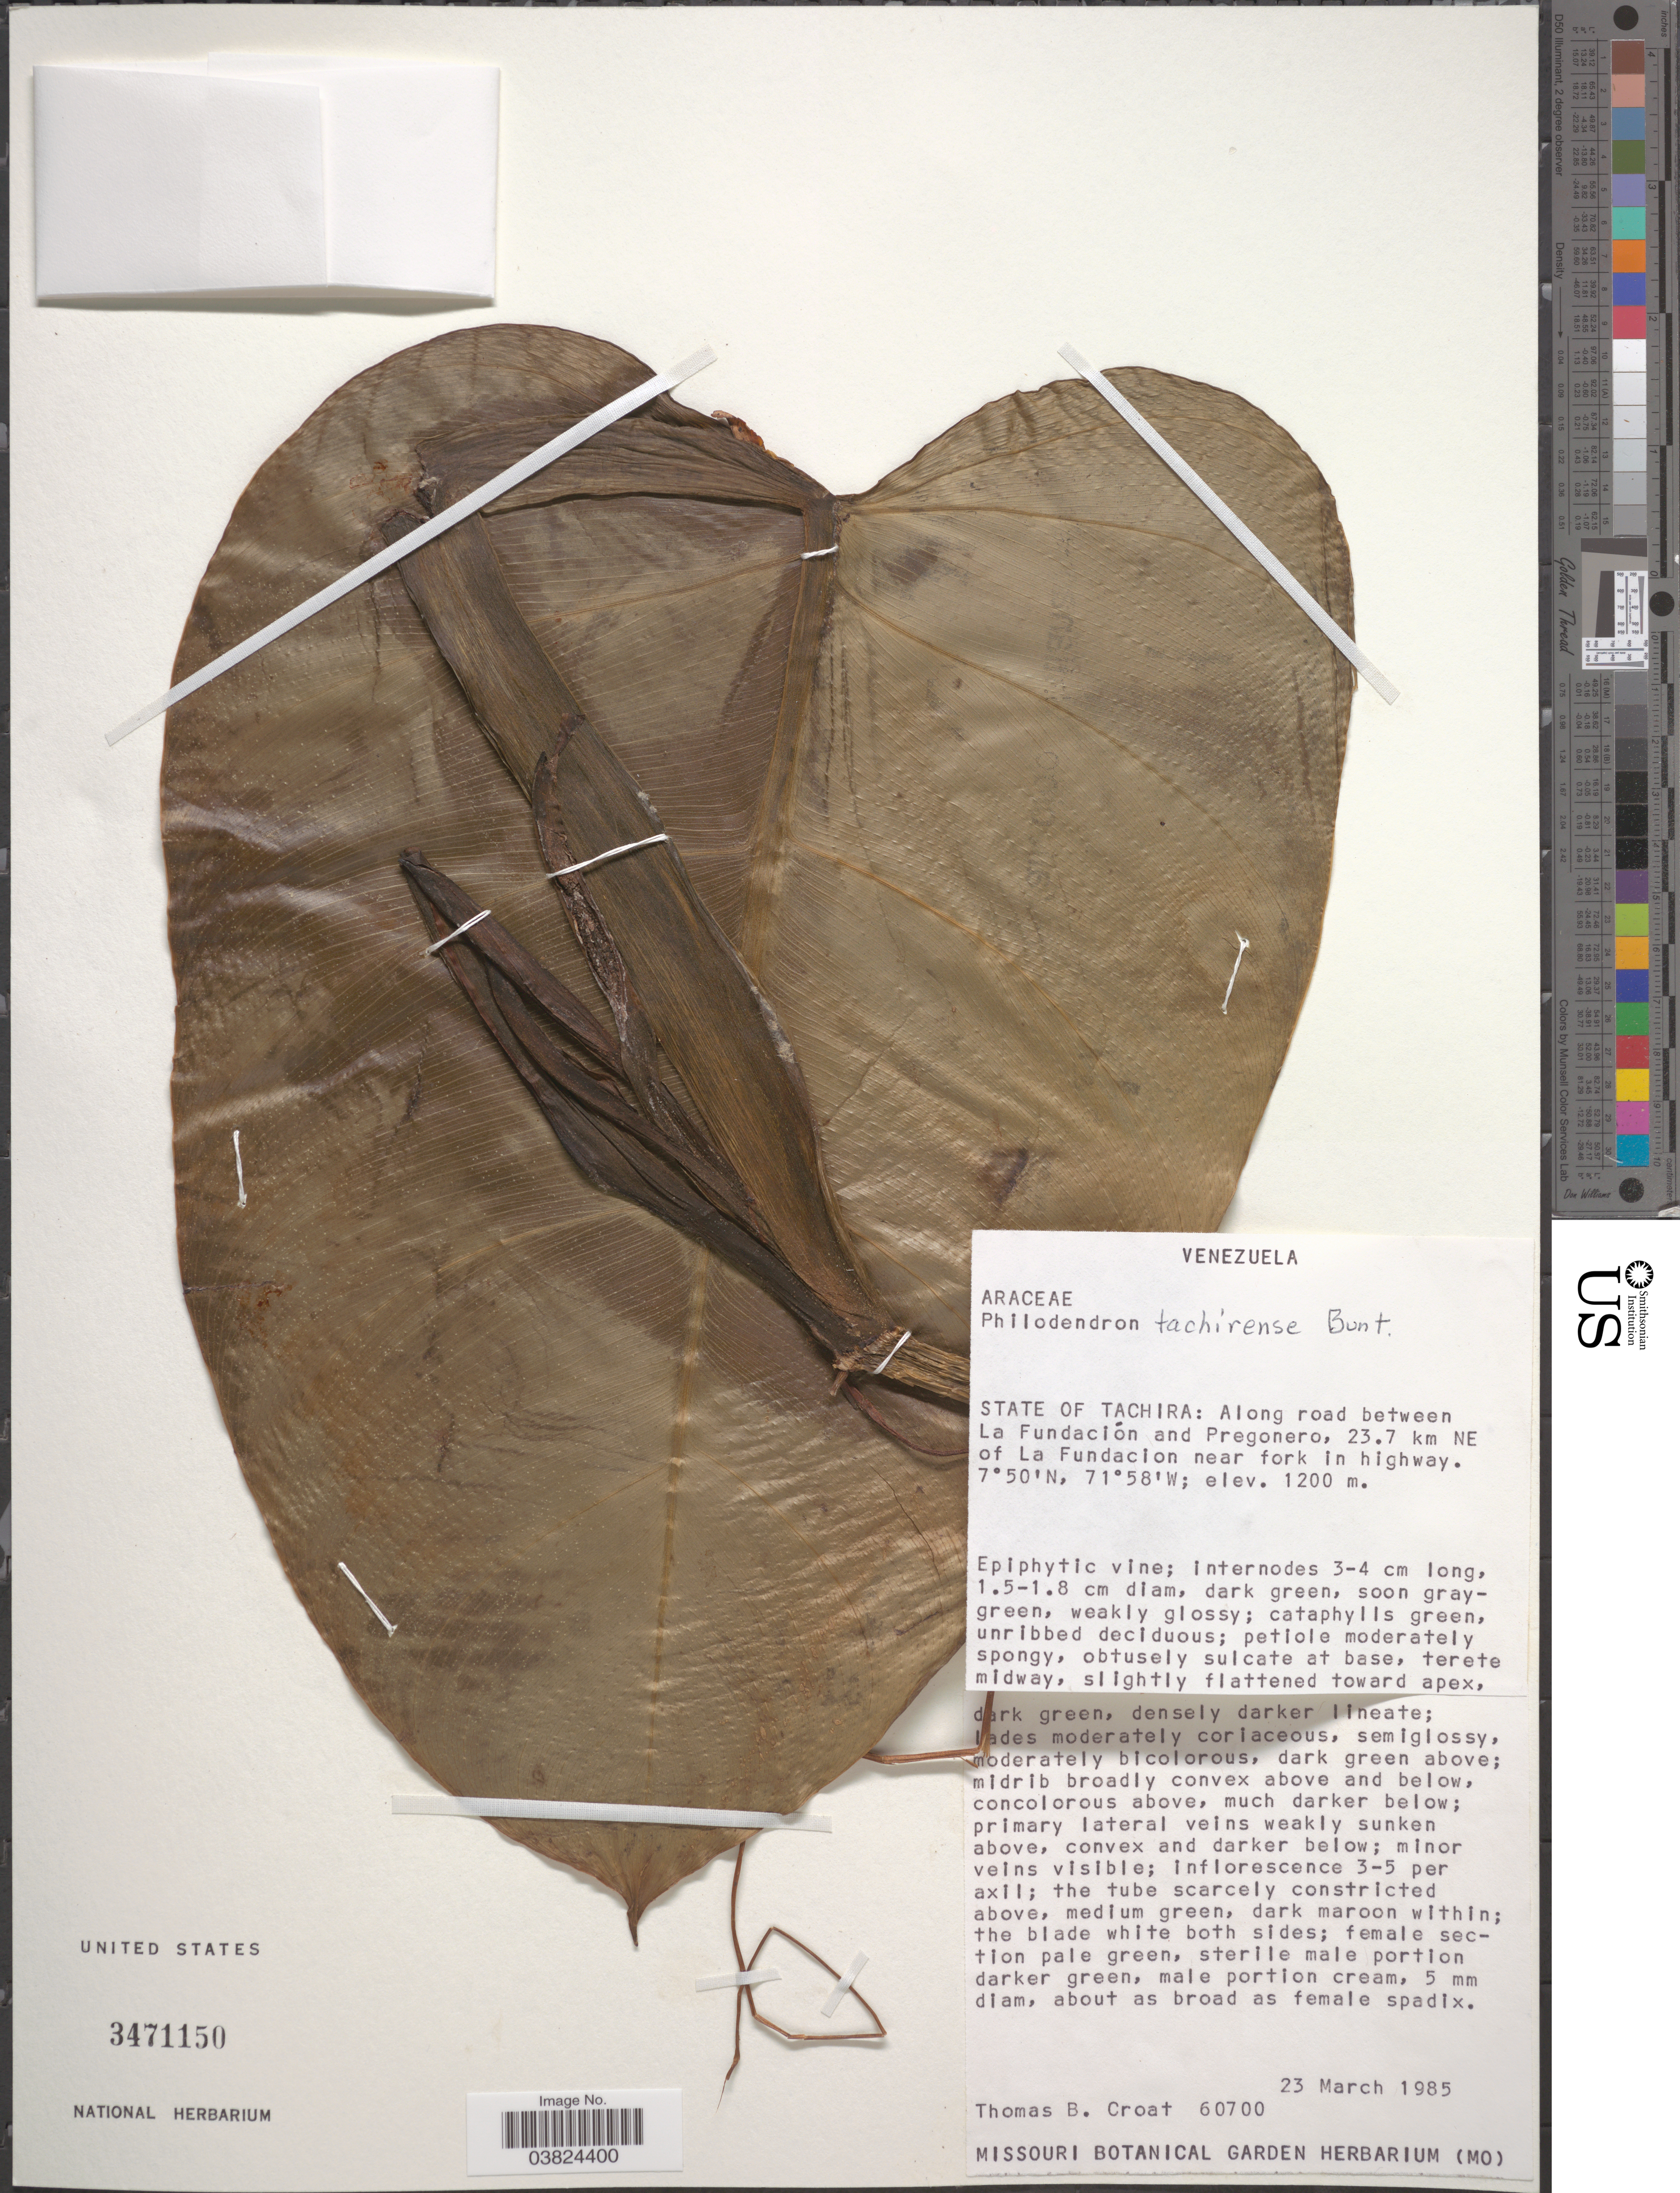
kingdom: Plantae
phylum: Tracheophyta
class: Liliopsida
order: Alismatales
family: Araceae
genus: Philodendron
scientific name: Philodendron tachirense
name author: G.S. Bunting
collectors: T. B. Croat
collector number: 60700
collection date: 1985-03-23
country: Venezuela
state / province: Tachira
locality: Along road between La Fundación and Pregonero, 23.7 km NE of La Fundacion near fork in highway.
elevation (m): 1200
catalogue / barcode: US 3471150